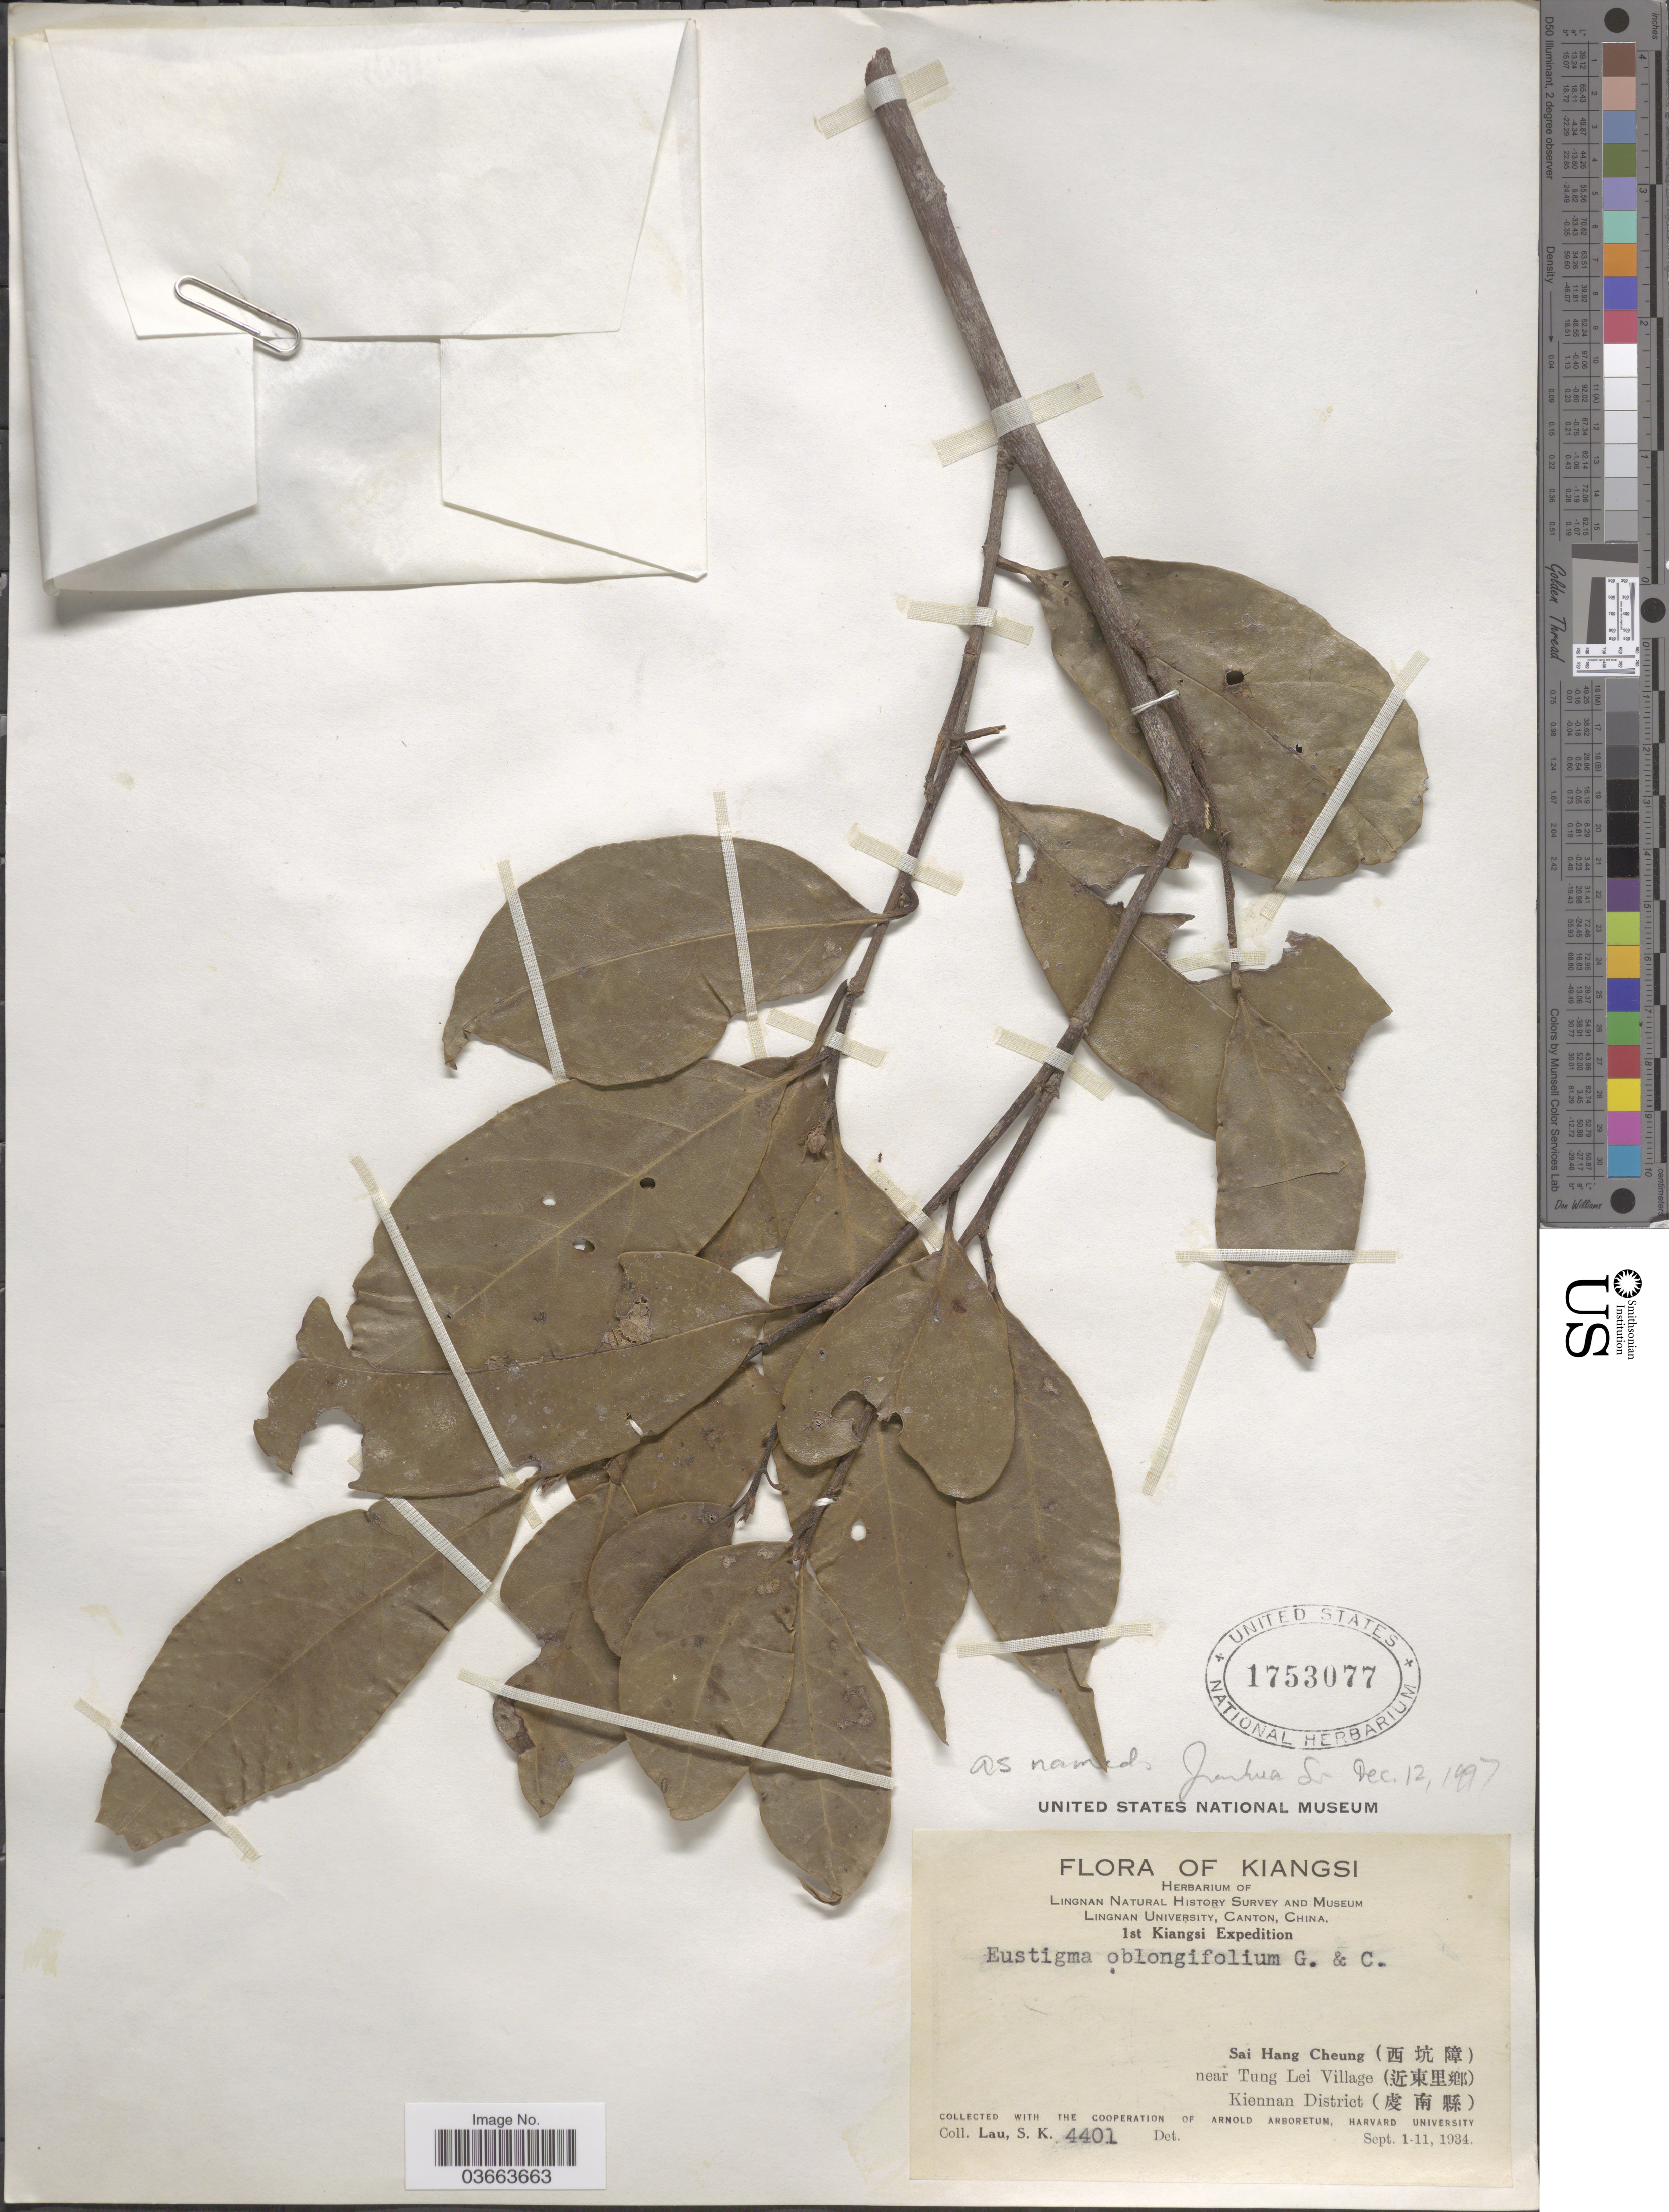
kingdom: Plantae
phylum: Tracheophyta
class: Magnoliopsida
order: Saxifragales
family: Hamamelidaceae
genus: Eustigma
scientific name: Eustigma oblongifolium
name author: Gardner & Champ.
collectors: S. K. Lau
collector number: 4401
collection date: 1934-09-01/1934-09-11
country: China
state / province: Jiangxi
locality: Kiangsi. Sai Hang Cheung (X) near Tung Lei Village (X) Kiennan District (X).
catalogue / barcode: US 1753077